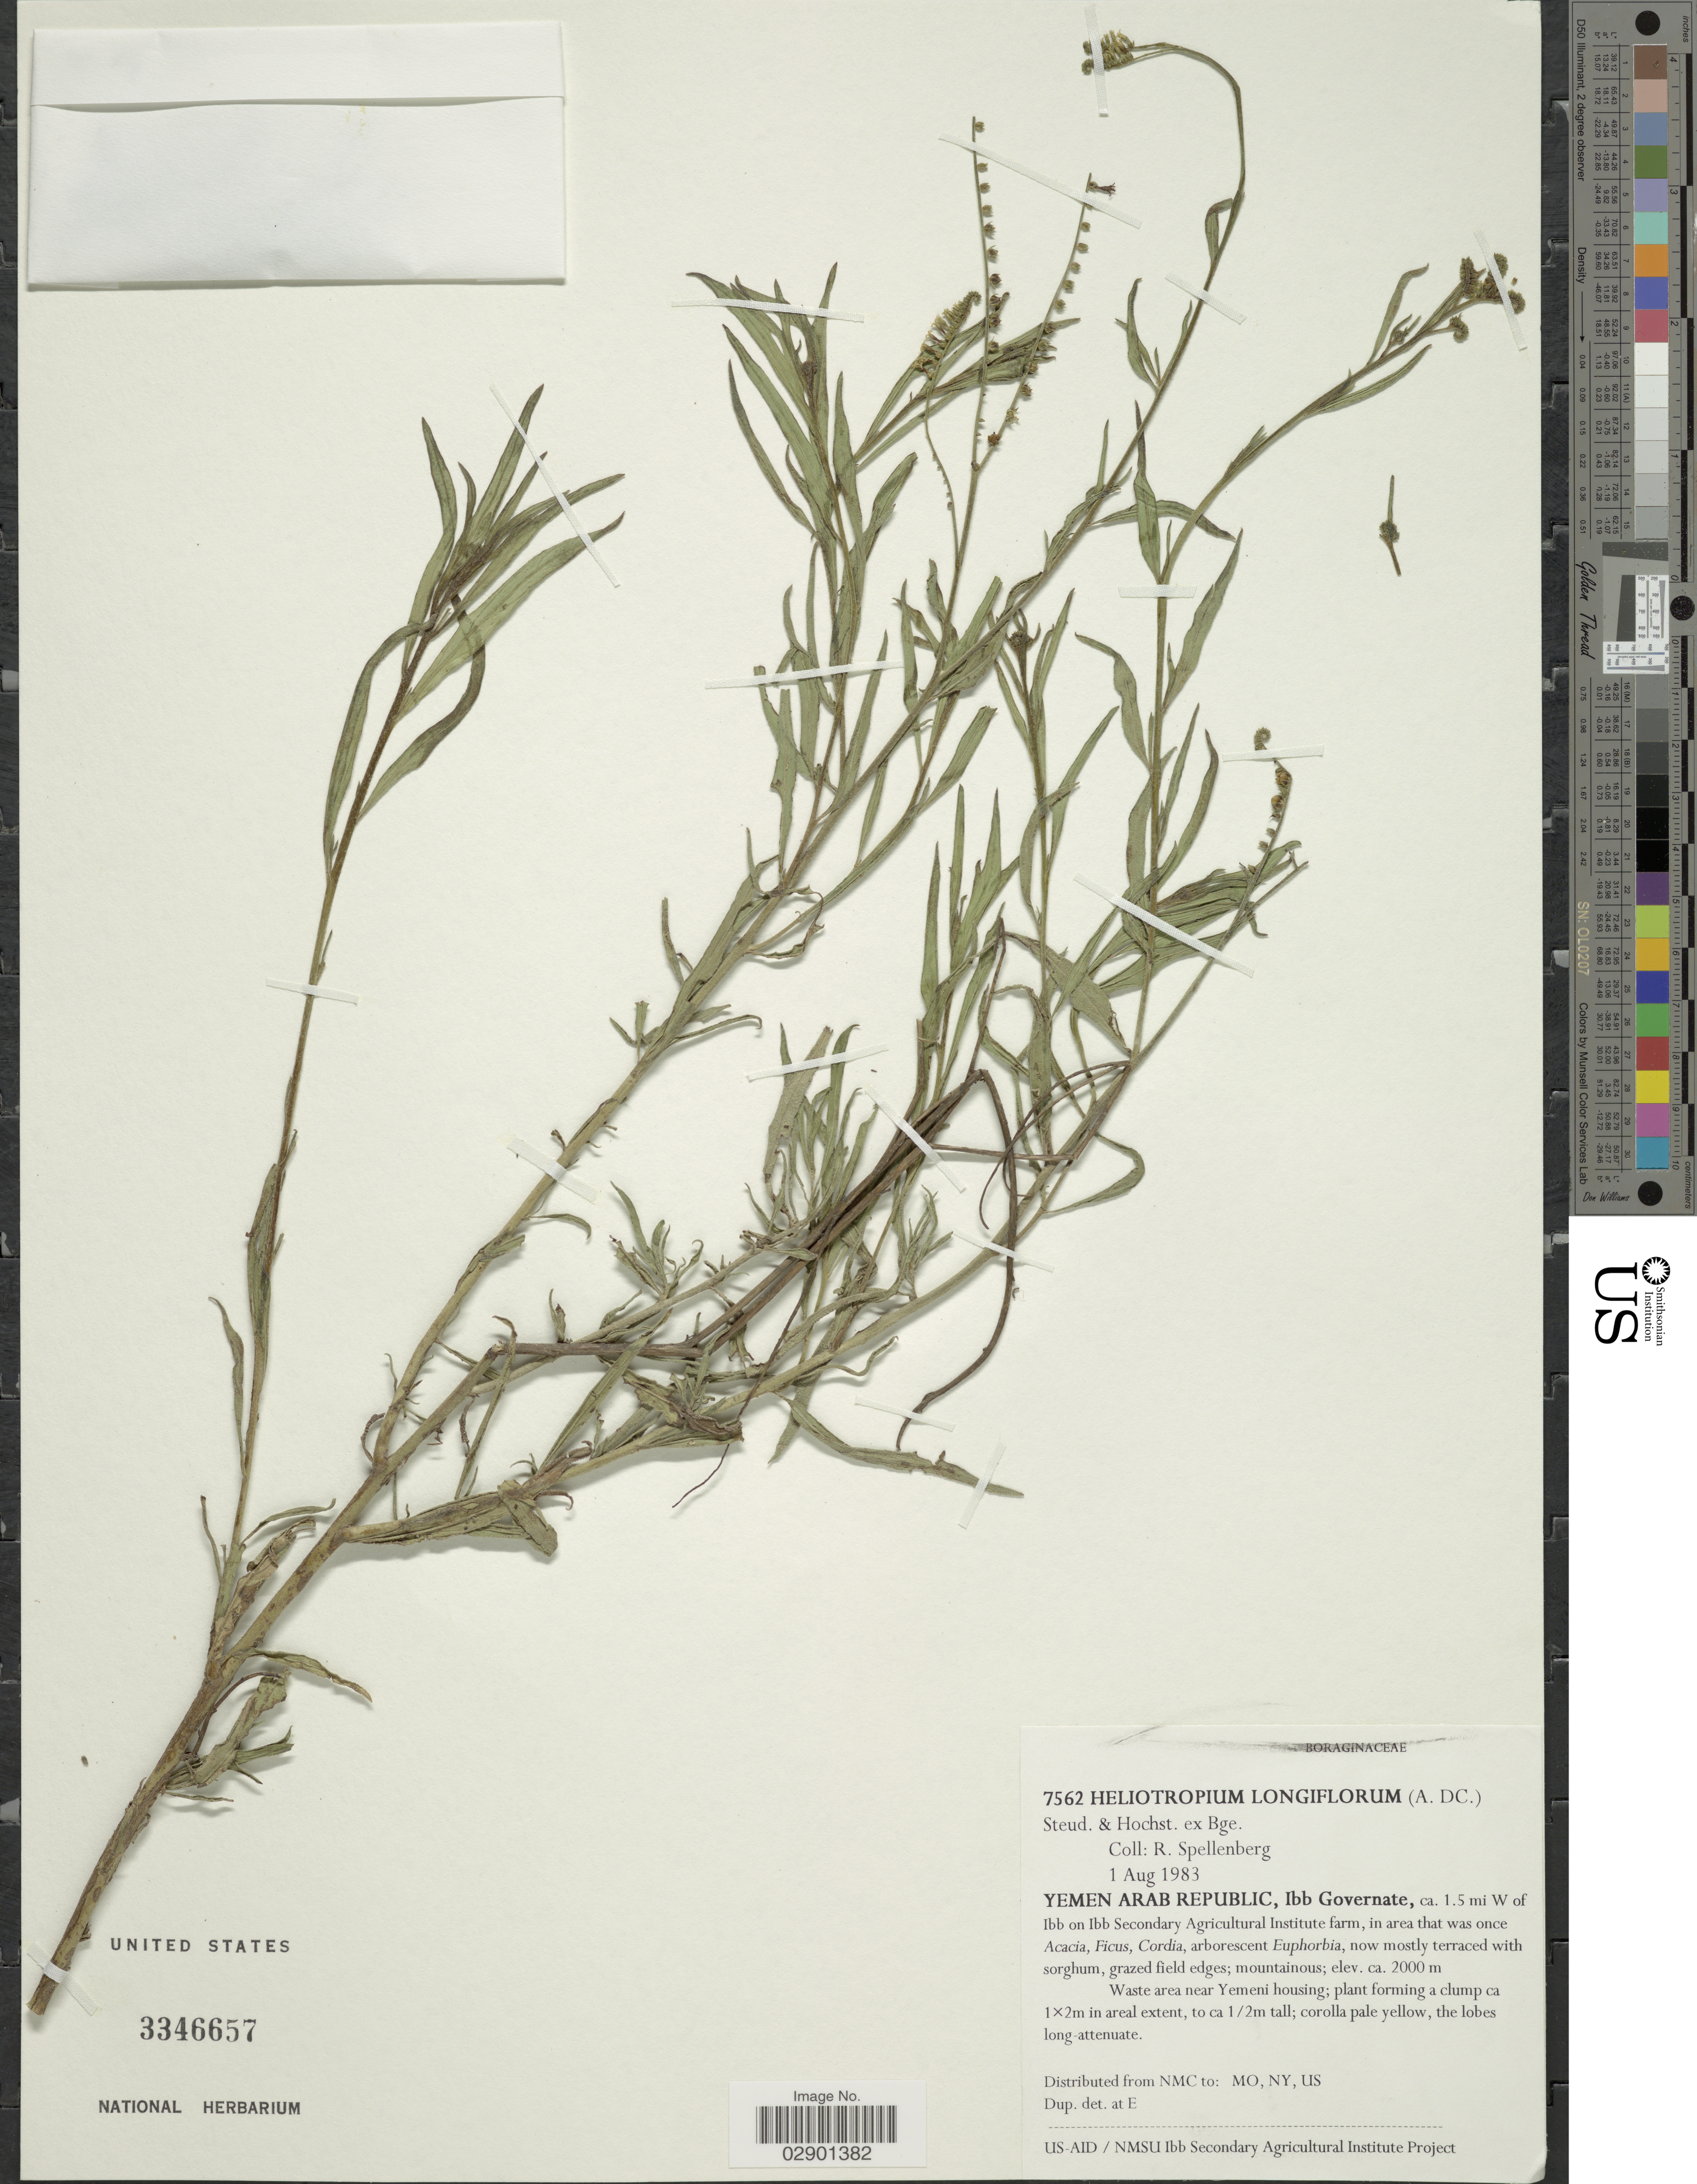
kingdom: Plantae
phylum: Tracheophyta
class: Magnoliopsida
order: Boraginales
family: Heliotropiaceae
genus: Heliotropium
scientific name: Heliotropium longiflorum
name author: (A. DC.) Jaub. & Spach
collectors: R. Spellenberg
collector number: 7562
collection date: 1983-08-01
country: Yemen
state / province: Ibb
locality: Yemen Arab Republic, Ibb Governate, ca. 1.5 mi W of Ibb on Ibb Secondary Agricultural Institute farm. Waste area near Yemeni housing.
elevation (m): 2000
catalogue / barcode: US 3346657